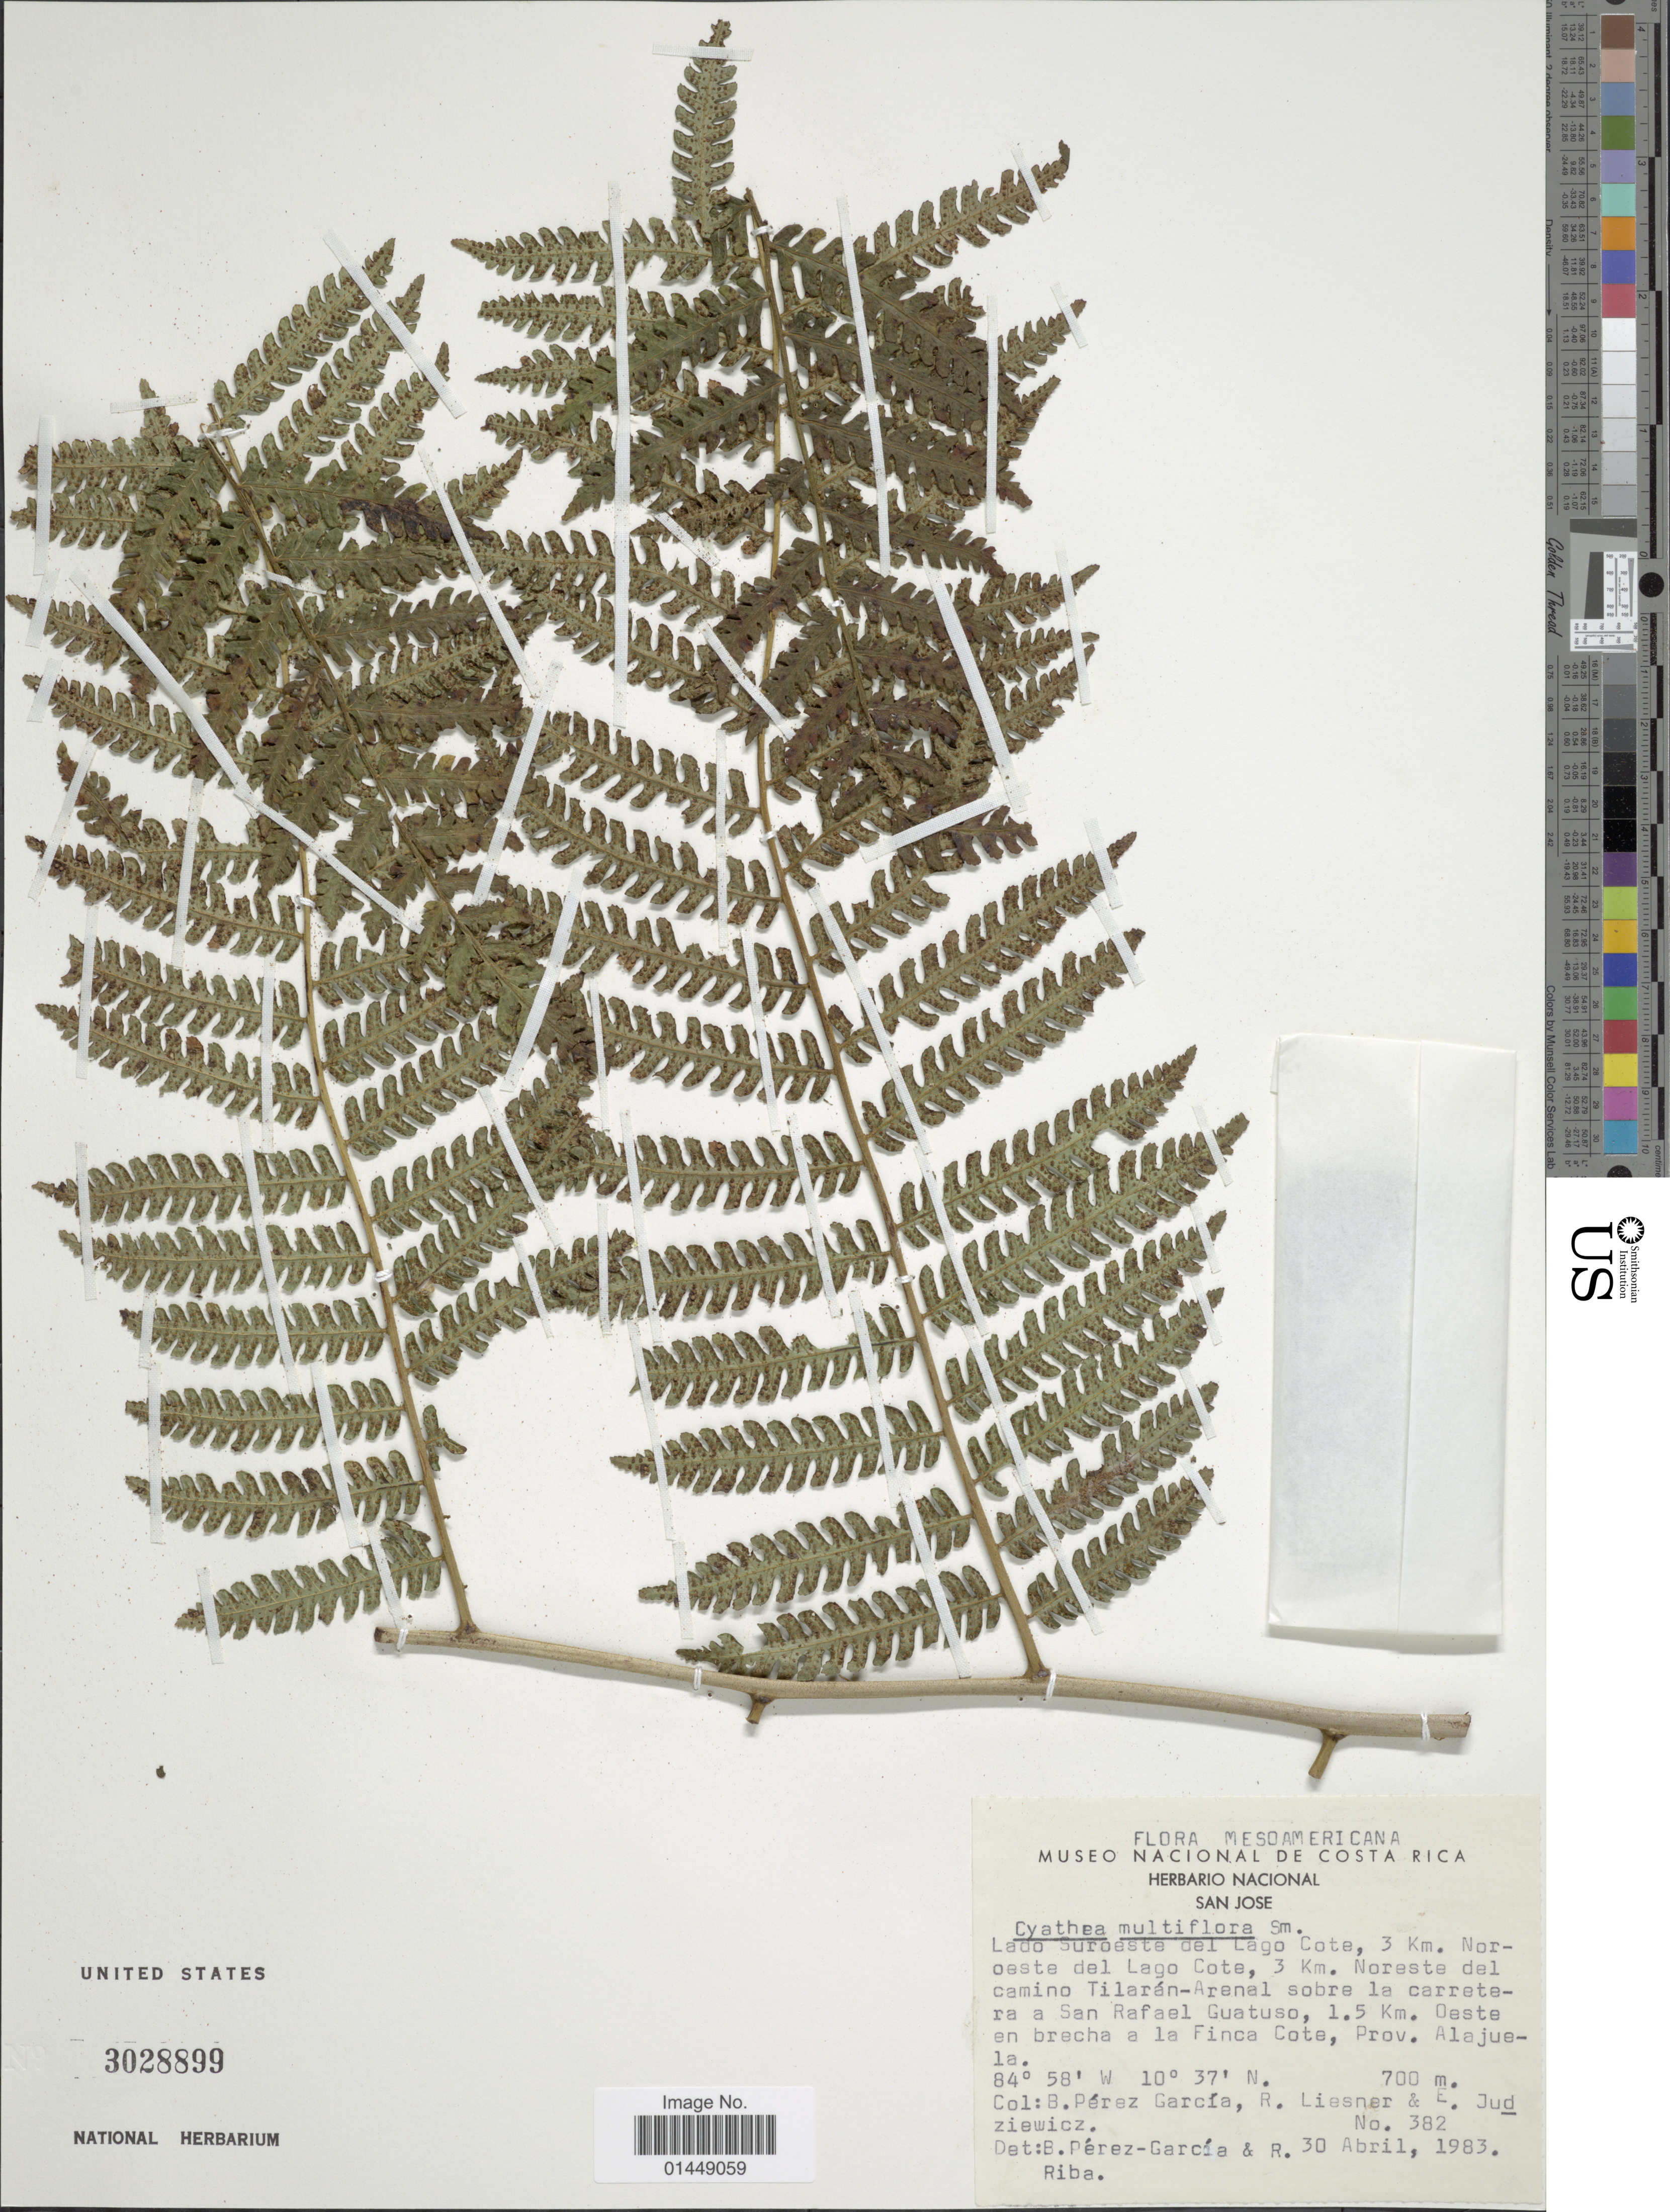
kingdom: Plantae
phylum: Tracheophyta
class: Polypodiopsida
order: Cyatheales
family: Cyatheaceae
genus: Cyathea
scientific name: Cyathea multiflora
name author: Sm.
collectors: B. Perez G., R. L. Liesner & E. Judziewicz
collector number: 382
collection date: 1983-04-30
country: Costa Rica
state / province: Alajuela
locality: Lado Suroeste del lago Cote, 3 Km. Noroeste del Lago Cote, 3 Km. Noreste del camino Tilarán-Arenal sobre la carretera a San Rafael Guatuso, 1.5 Km. Oeste en brecha a la Finca Cote, Prov. Alajuela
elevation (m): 700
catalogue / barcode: US 3028899